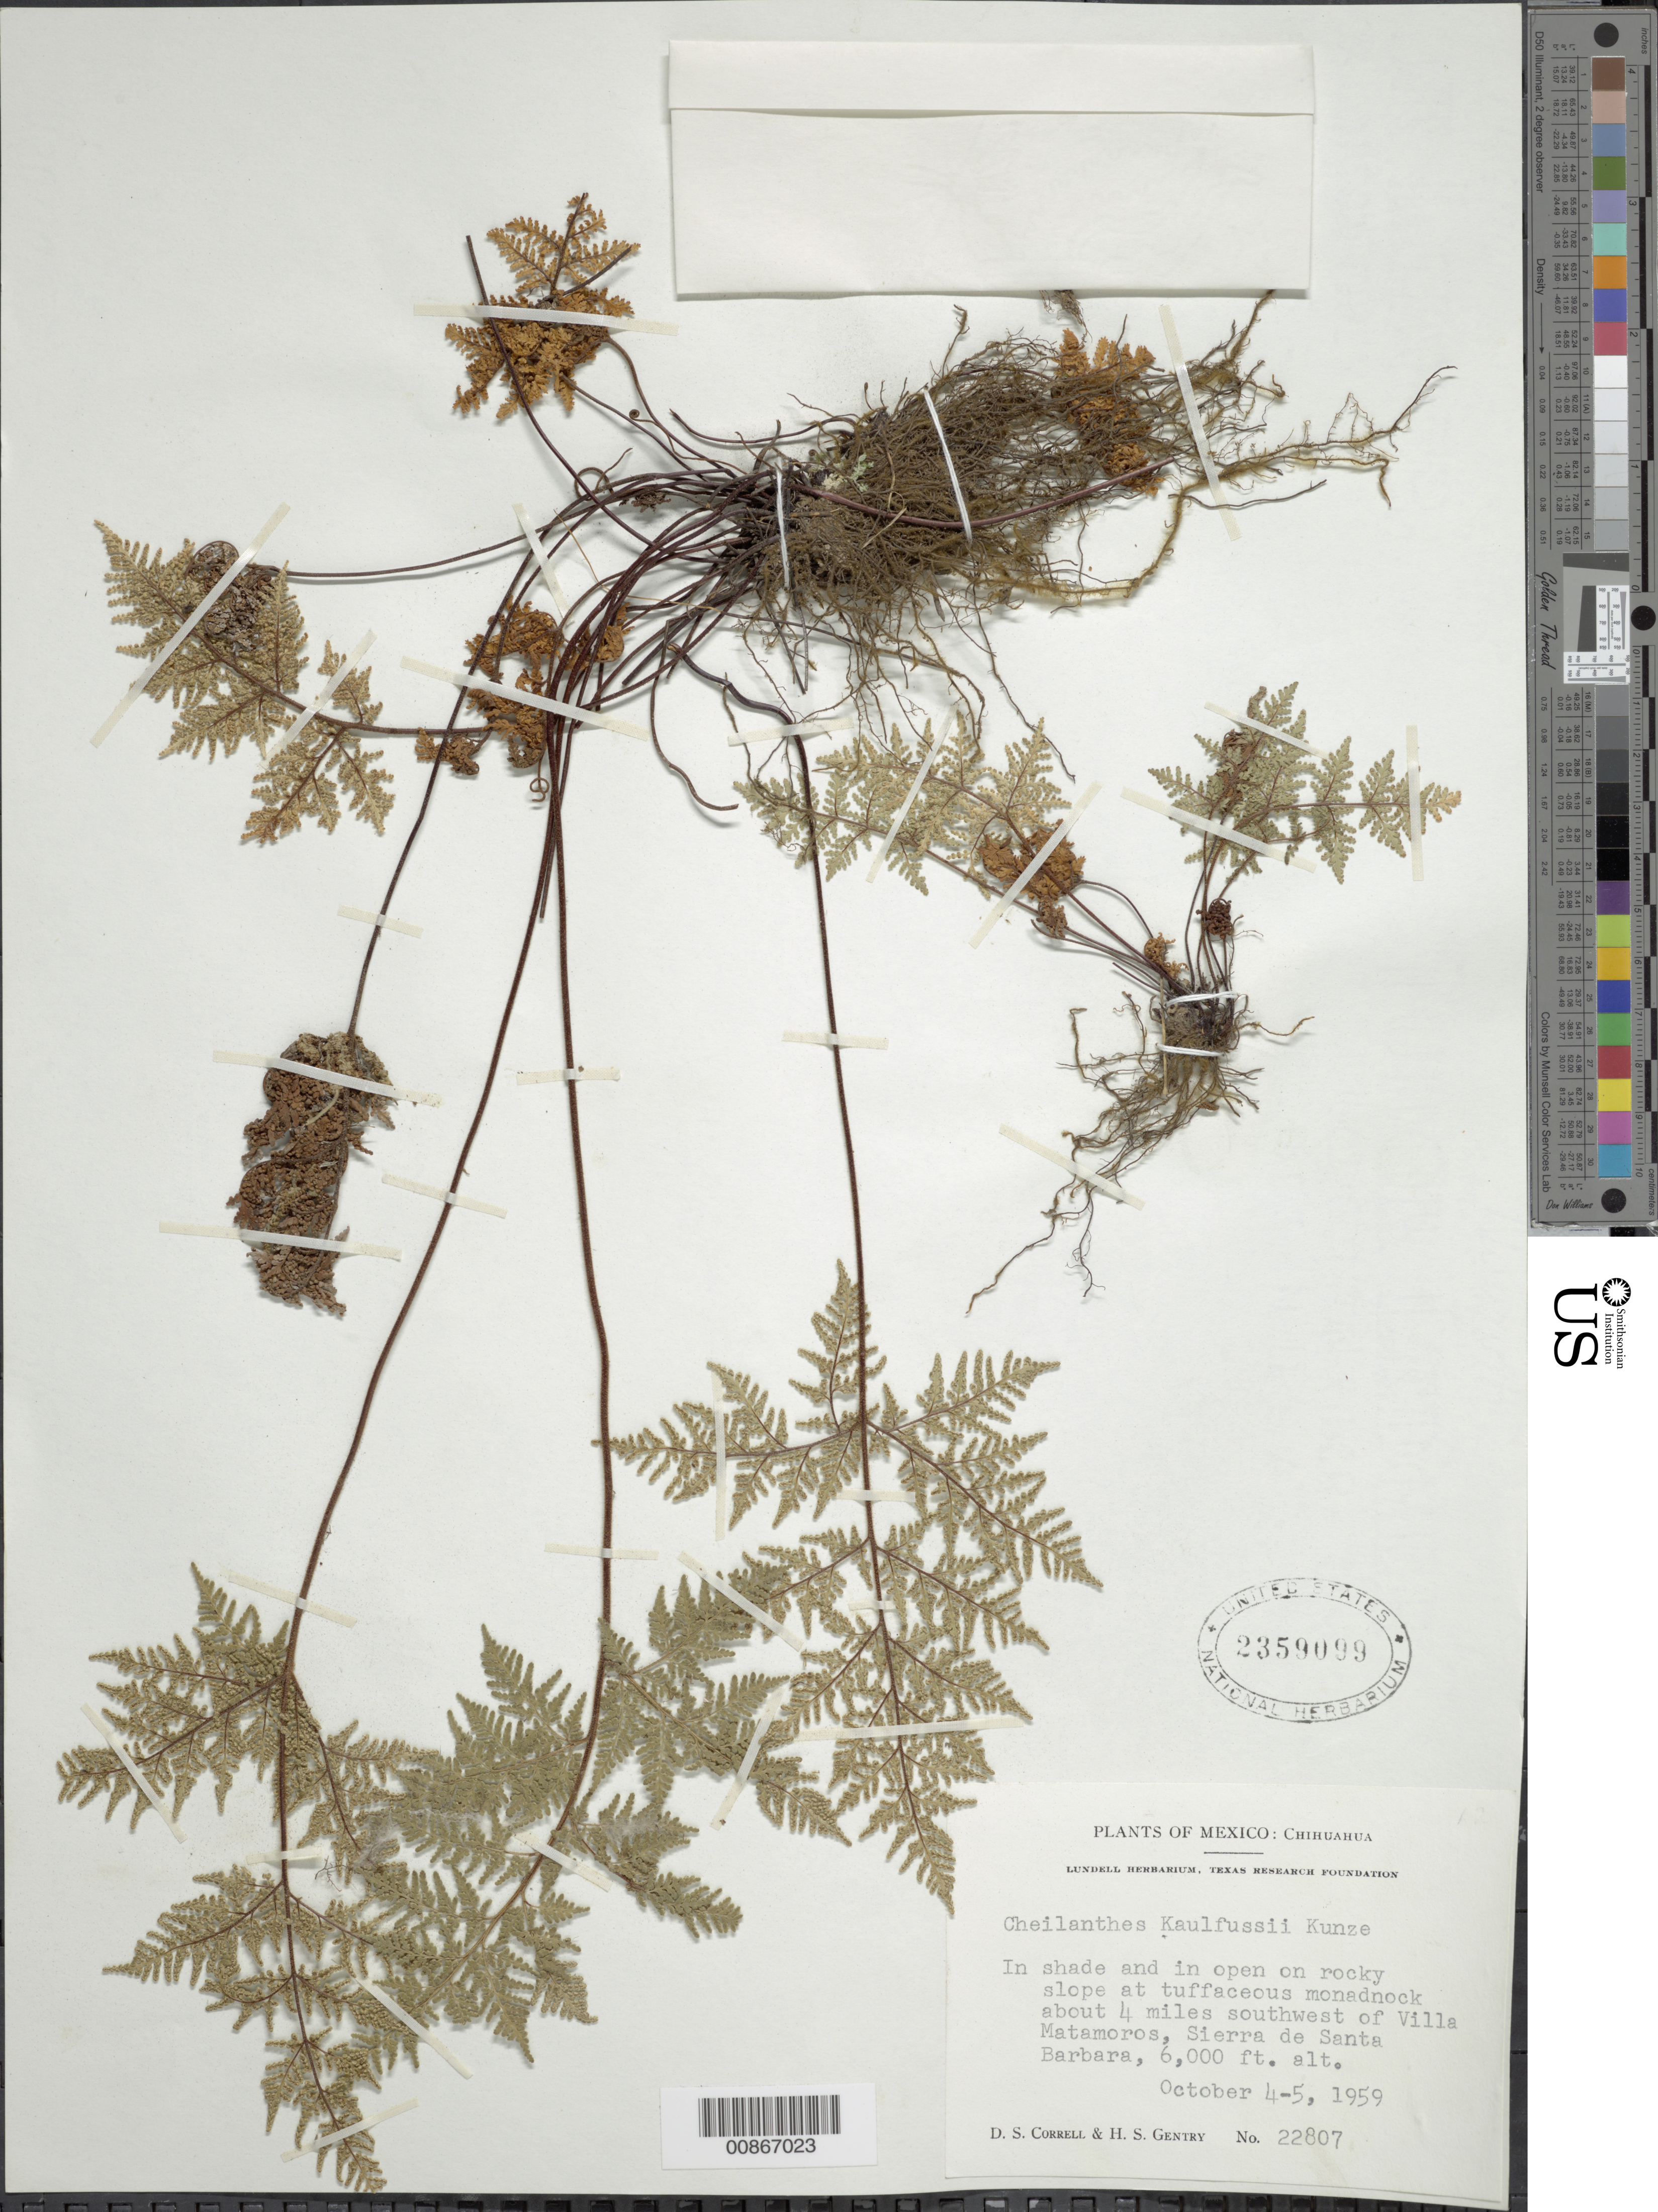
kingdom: Plantae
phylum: Tracheophyta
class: Polypodiopsida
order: Polypodiales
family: Pteridaceae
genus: Gaga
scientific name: Gaga kaulfussii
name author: (Kunze) Fay W. Li & Windham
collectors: D. S. Correll & H. S. Gentry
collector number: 22807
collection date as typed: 04 Oct 1959 to 05 Oct 1959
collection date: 1959-10-04/1959-10-05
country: Mexico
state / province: Chihuahua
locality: About 4 miles southwest of Villa Matamoros, Sierra de Santa barbara.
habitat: In shade and in open on rocky slope at tuffaceous monadnock.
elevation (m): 1829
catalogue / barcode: US 2359099